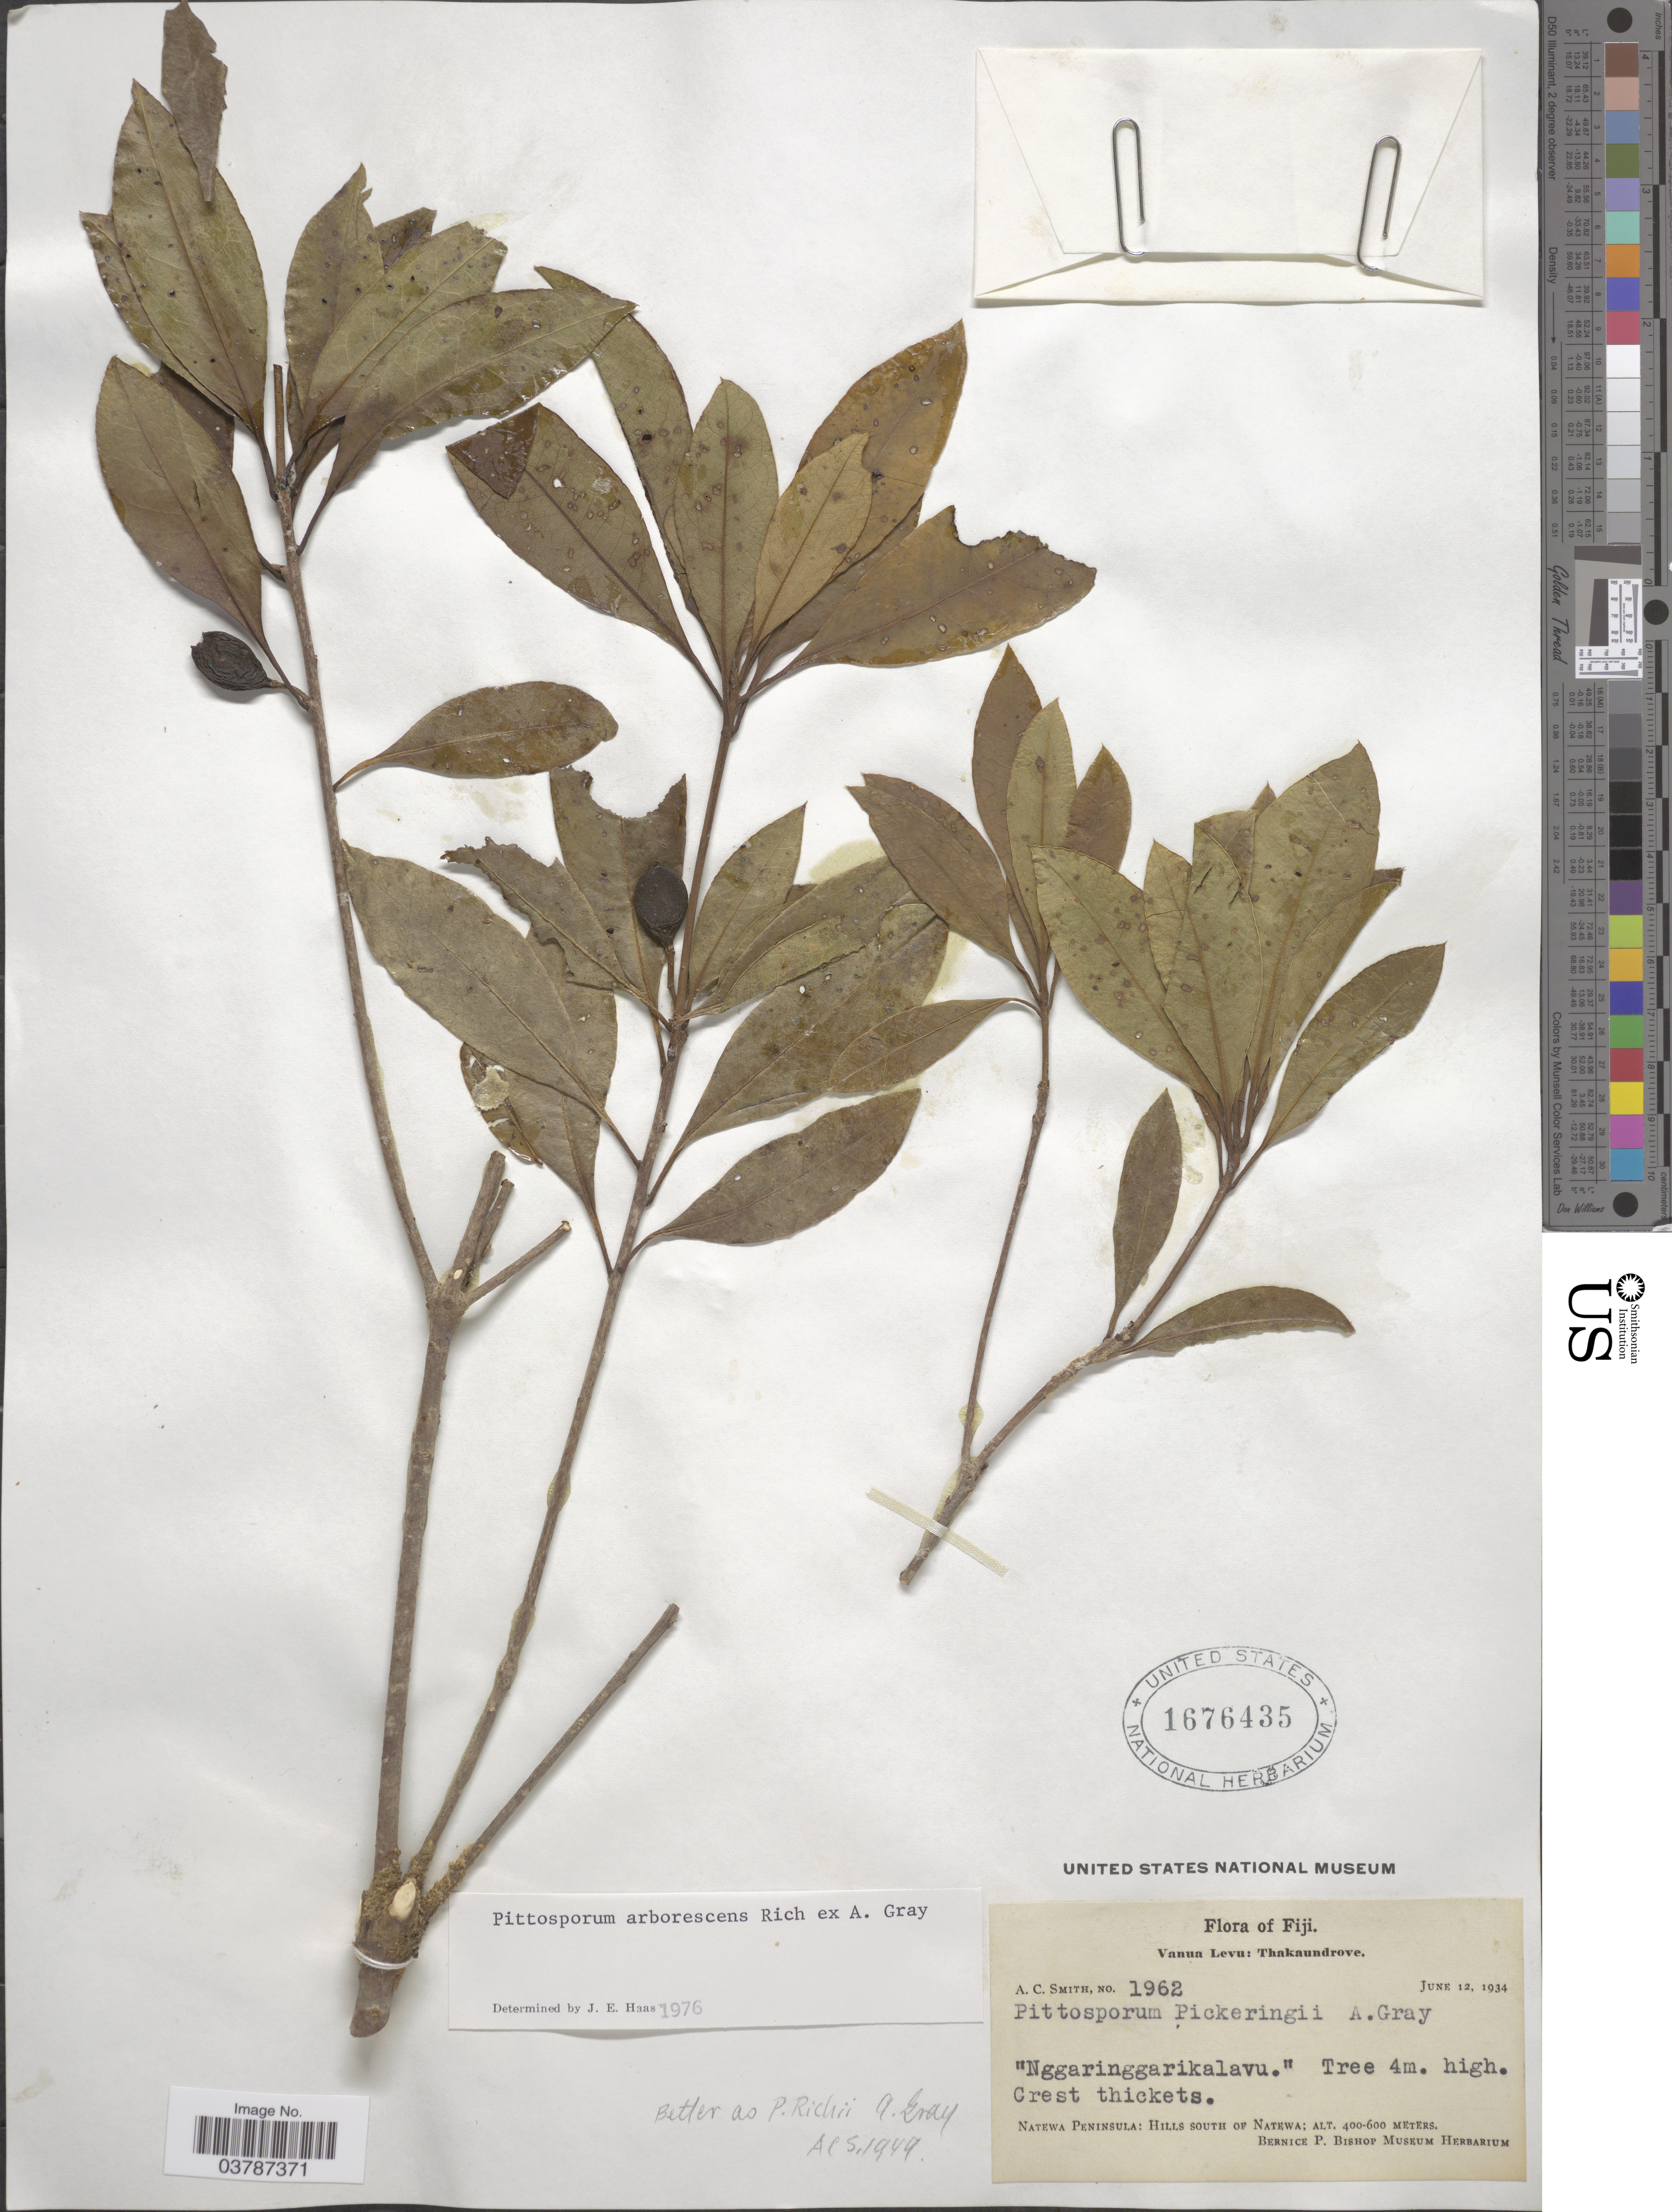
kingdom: Plantae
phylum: Tracheophyta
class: Magnoliopsida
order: Apiales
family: Pittosporaceae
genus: Pittosporum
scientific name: Pittosporum arborescens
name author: Rich. ex A. Gray in Wilkes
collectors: A. C. Smith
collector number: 1962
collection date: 1934-06-12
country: Fiji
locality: Vanua Levu: Thakaundrove. Natewa Peninsula: Hills south of Natewa.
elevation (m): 400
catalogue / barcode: US 1676435